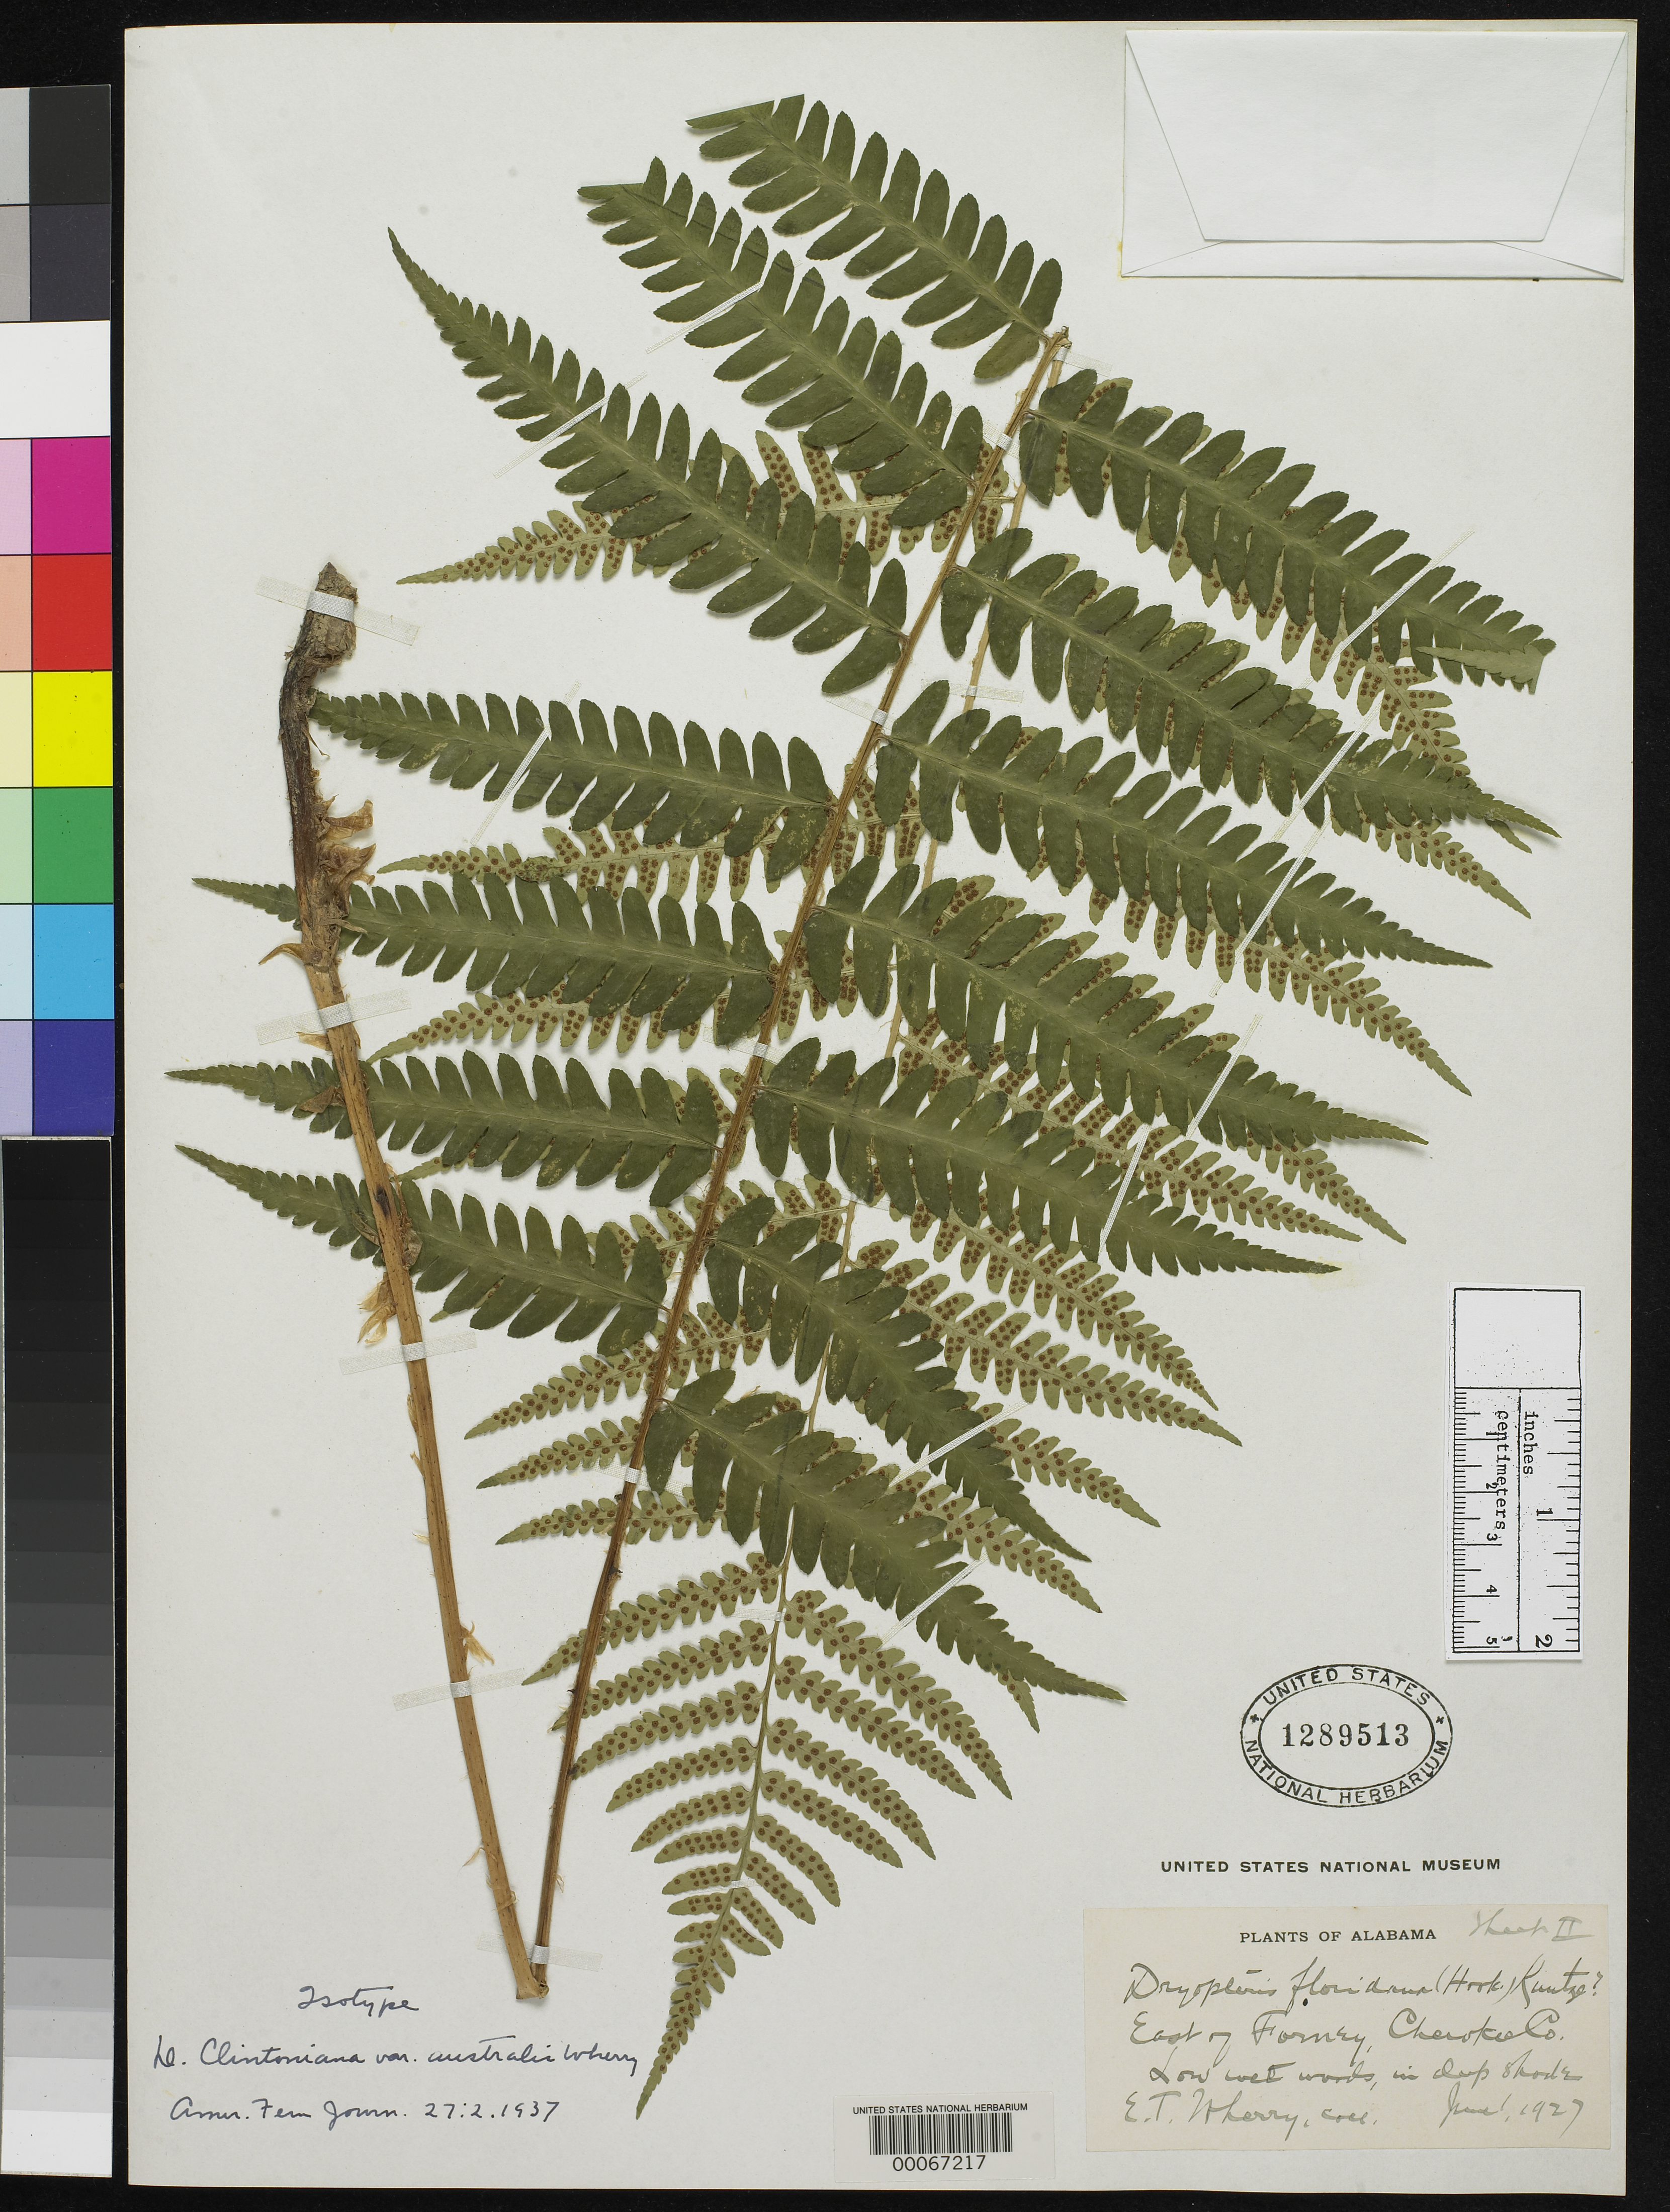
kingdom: Plantae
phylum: Tracheophyta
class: Polypodiopsida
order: Polypodiales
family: Dryopteridaceae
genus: Dryopteris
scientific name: Dryopteris clintoniana var. australis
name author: Wherry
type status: Type Collection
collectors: E. T. Wherry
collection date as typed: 01 Jun 1927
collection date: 1927-06-01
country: United States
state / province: Alabama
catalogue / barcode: US 1289513